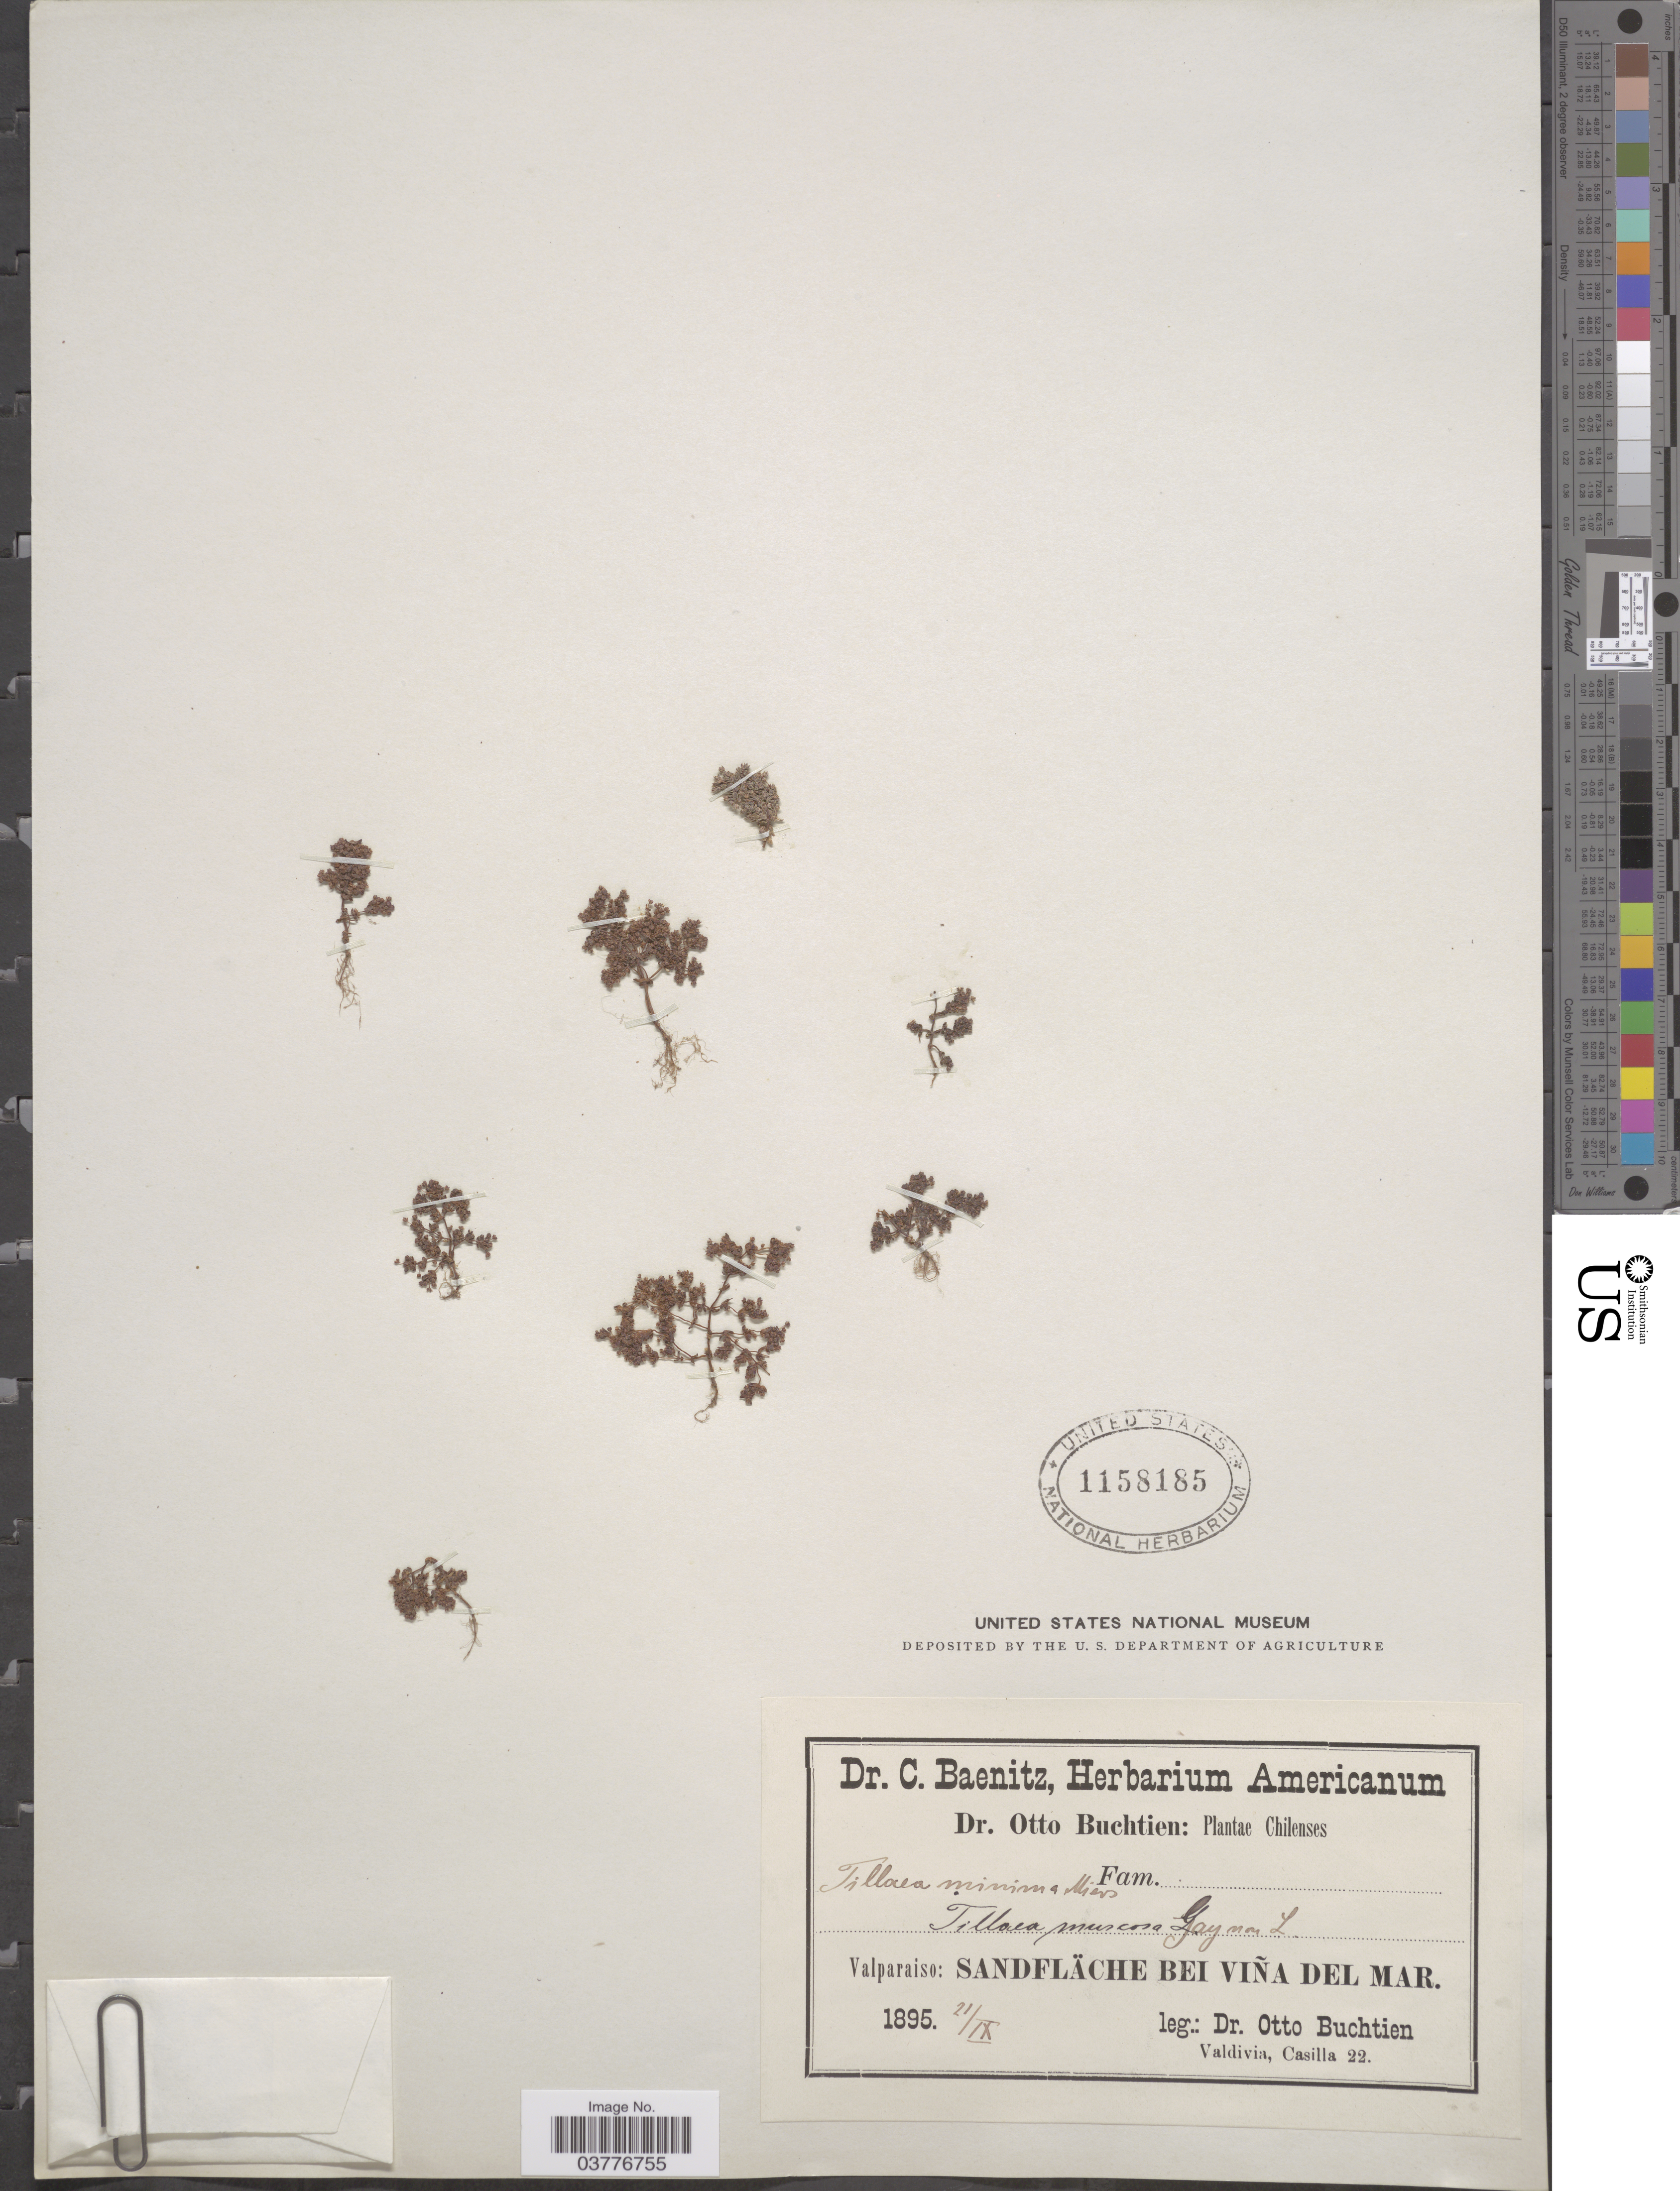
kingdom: Plantae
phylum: Tracheophyta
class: Magnoliopsida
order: Saxifragales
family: Crassulaceae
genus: Crassula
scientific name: Crassula connata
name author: (Ruiz & Pav.) A. Berger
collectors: O. Buchtien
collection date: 1895-09-21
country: Chile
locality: Valparaiso: Sandefläche Bei Viña Del Mar.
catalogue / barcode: US 1158185